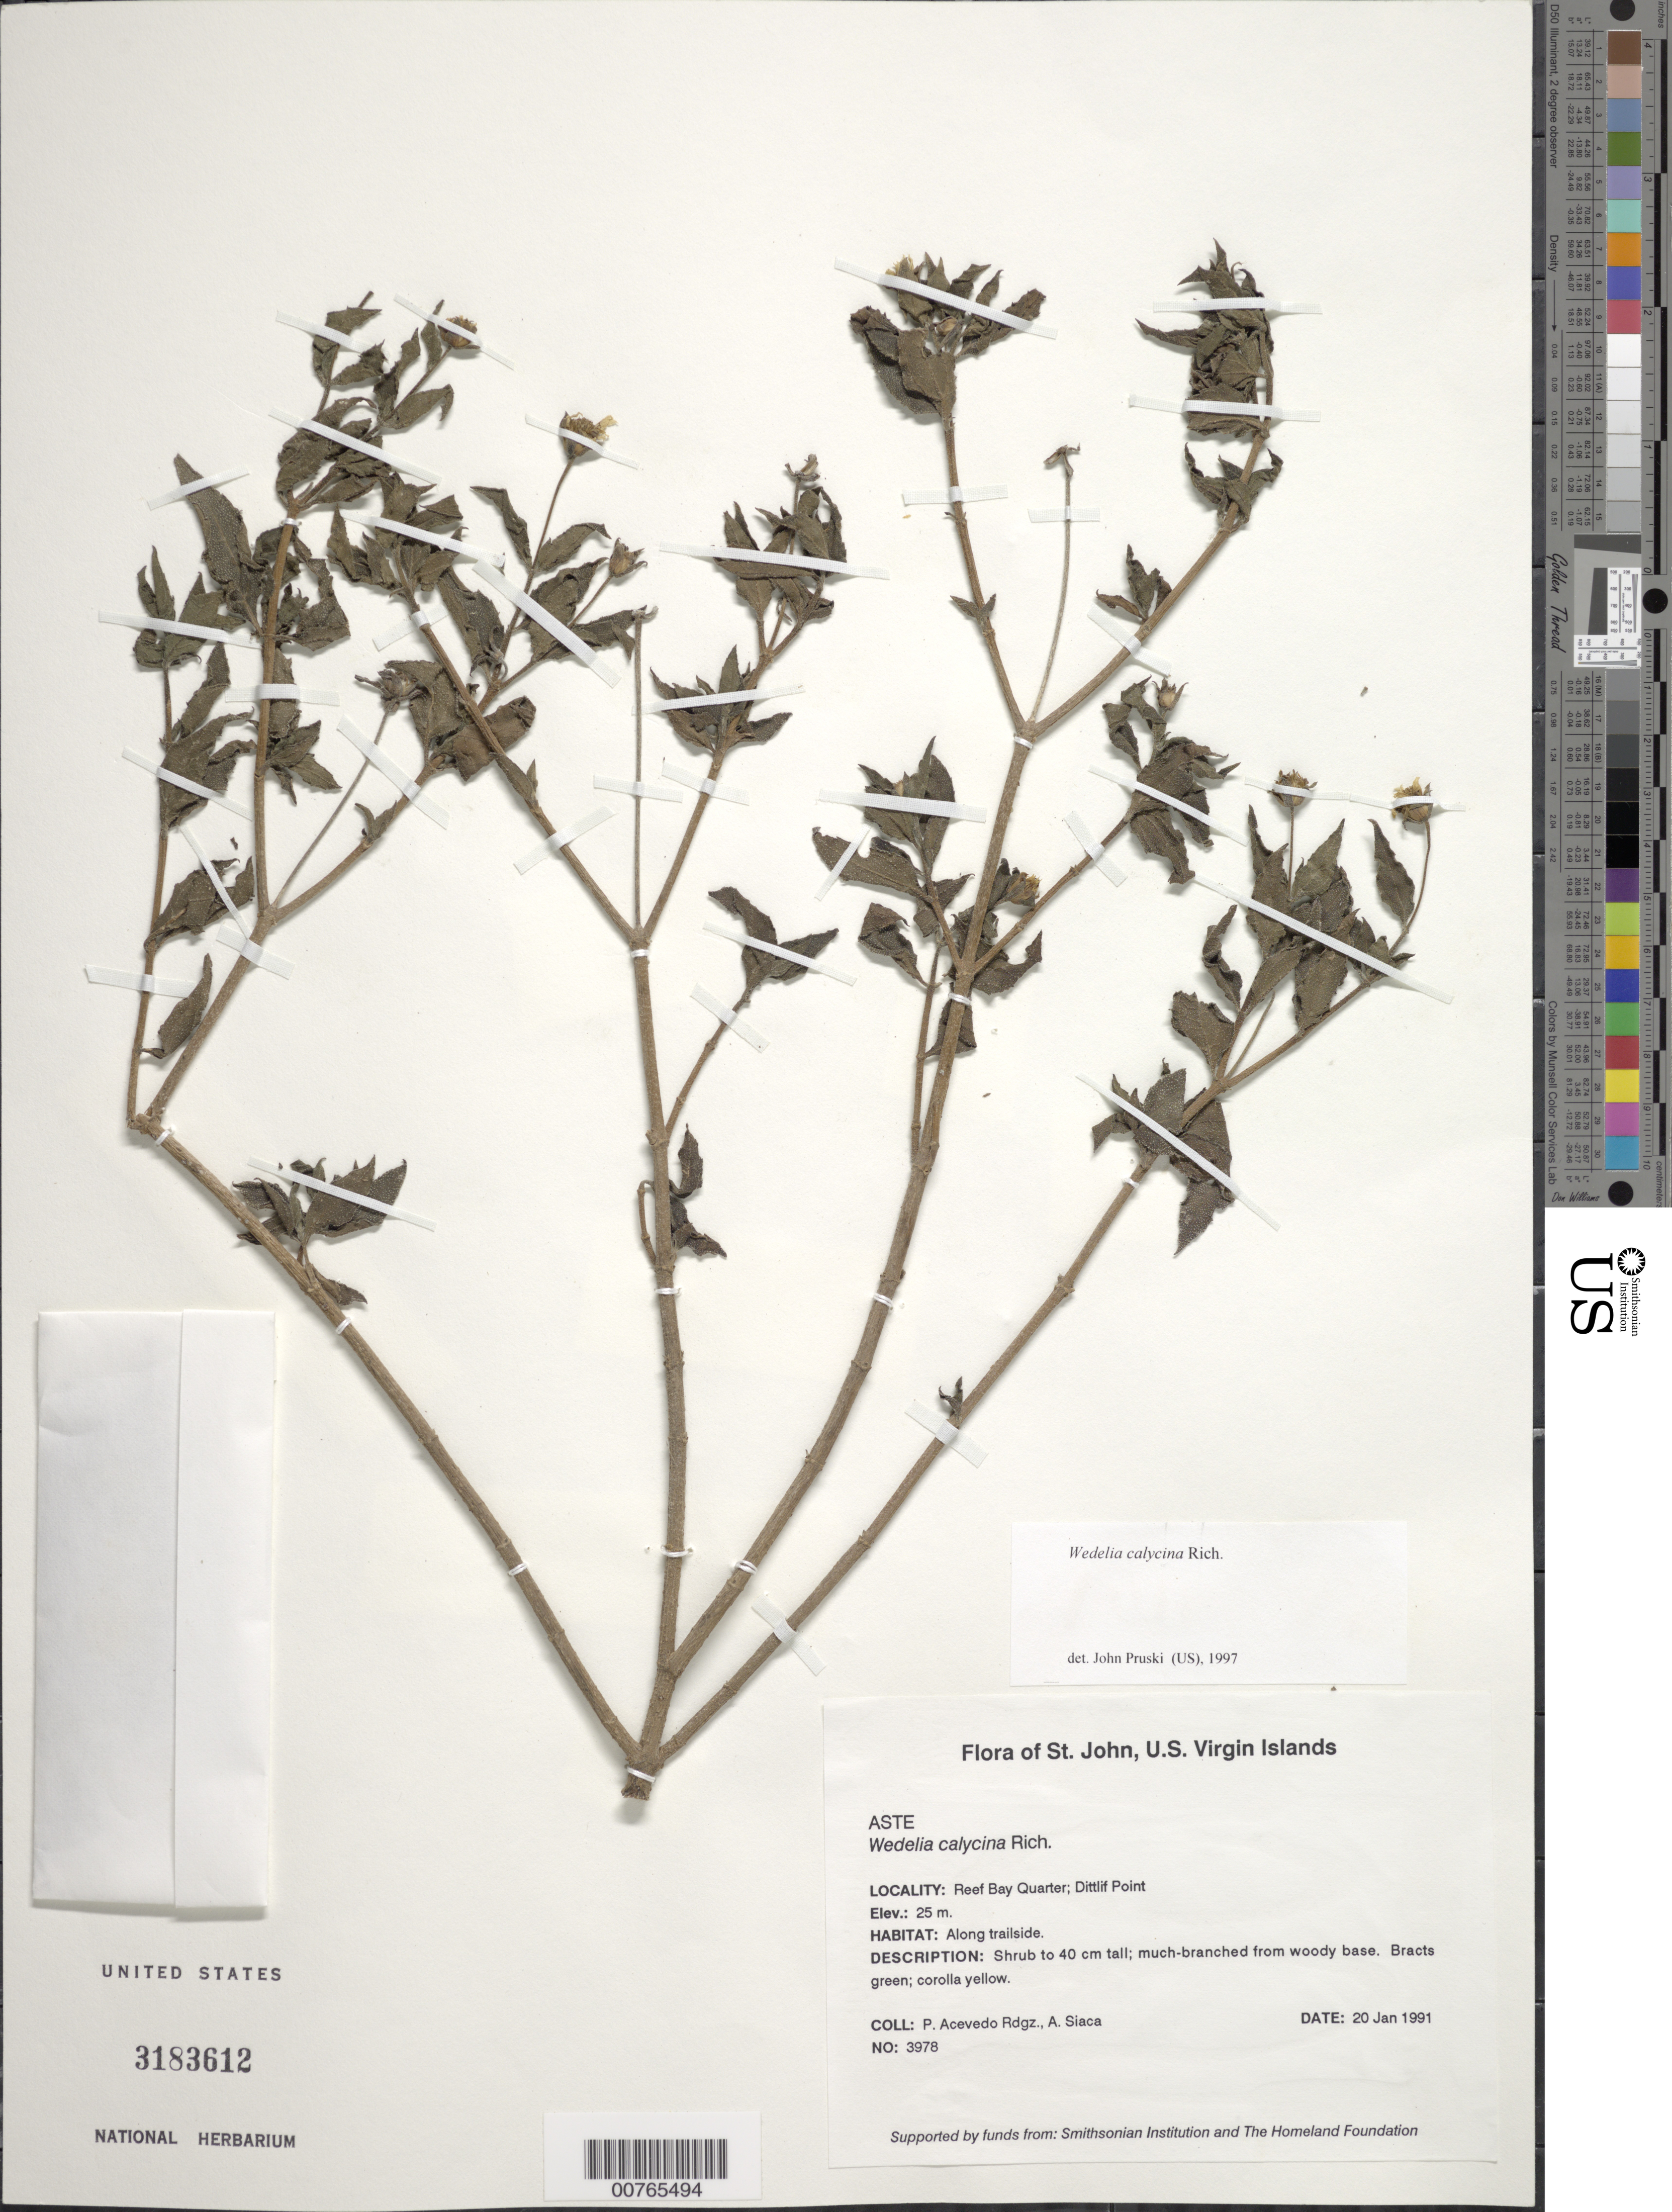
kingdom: Plantae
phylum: Tracheophyta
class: Magnoliopsida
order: Asterales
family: Asteraceae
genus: Wedelia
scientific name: Wedelia calycina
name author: Rich.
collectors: P. Acevedo-Rodr. & A. Siaca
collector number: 3978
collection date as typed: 20 Jan 1991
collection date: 1991-01-20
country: U.S. Virgin Islands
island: St. John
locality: Reef Bay Quarter; Dittlif Point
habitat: Along trailside.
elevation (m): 25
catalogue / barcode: US 3183612